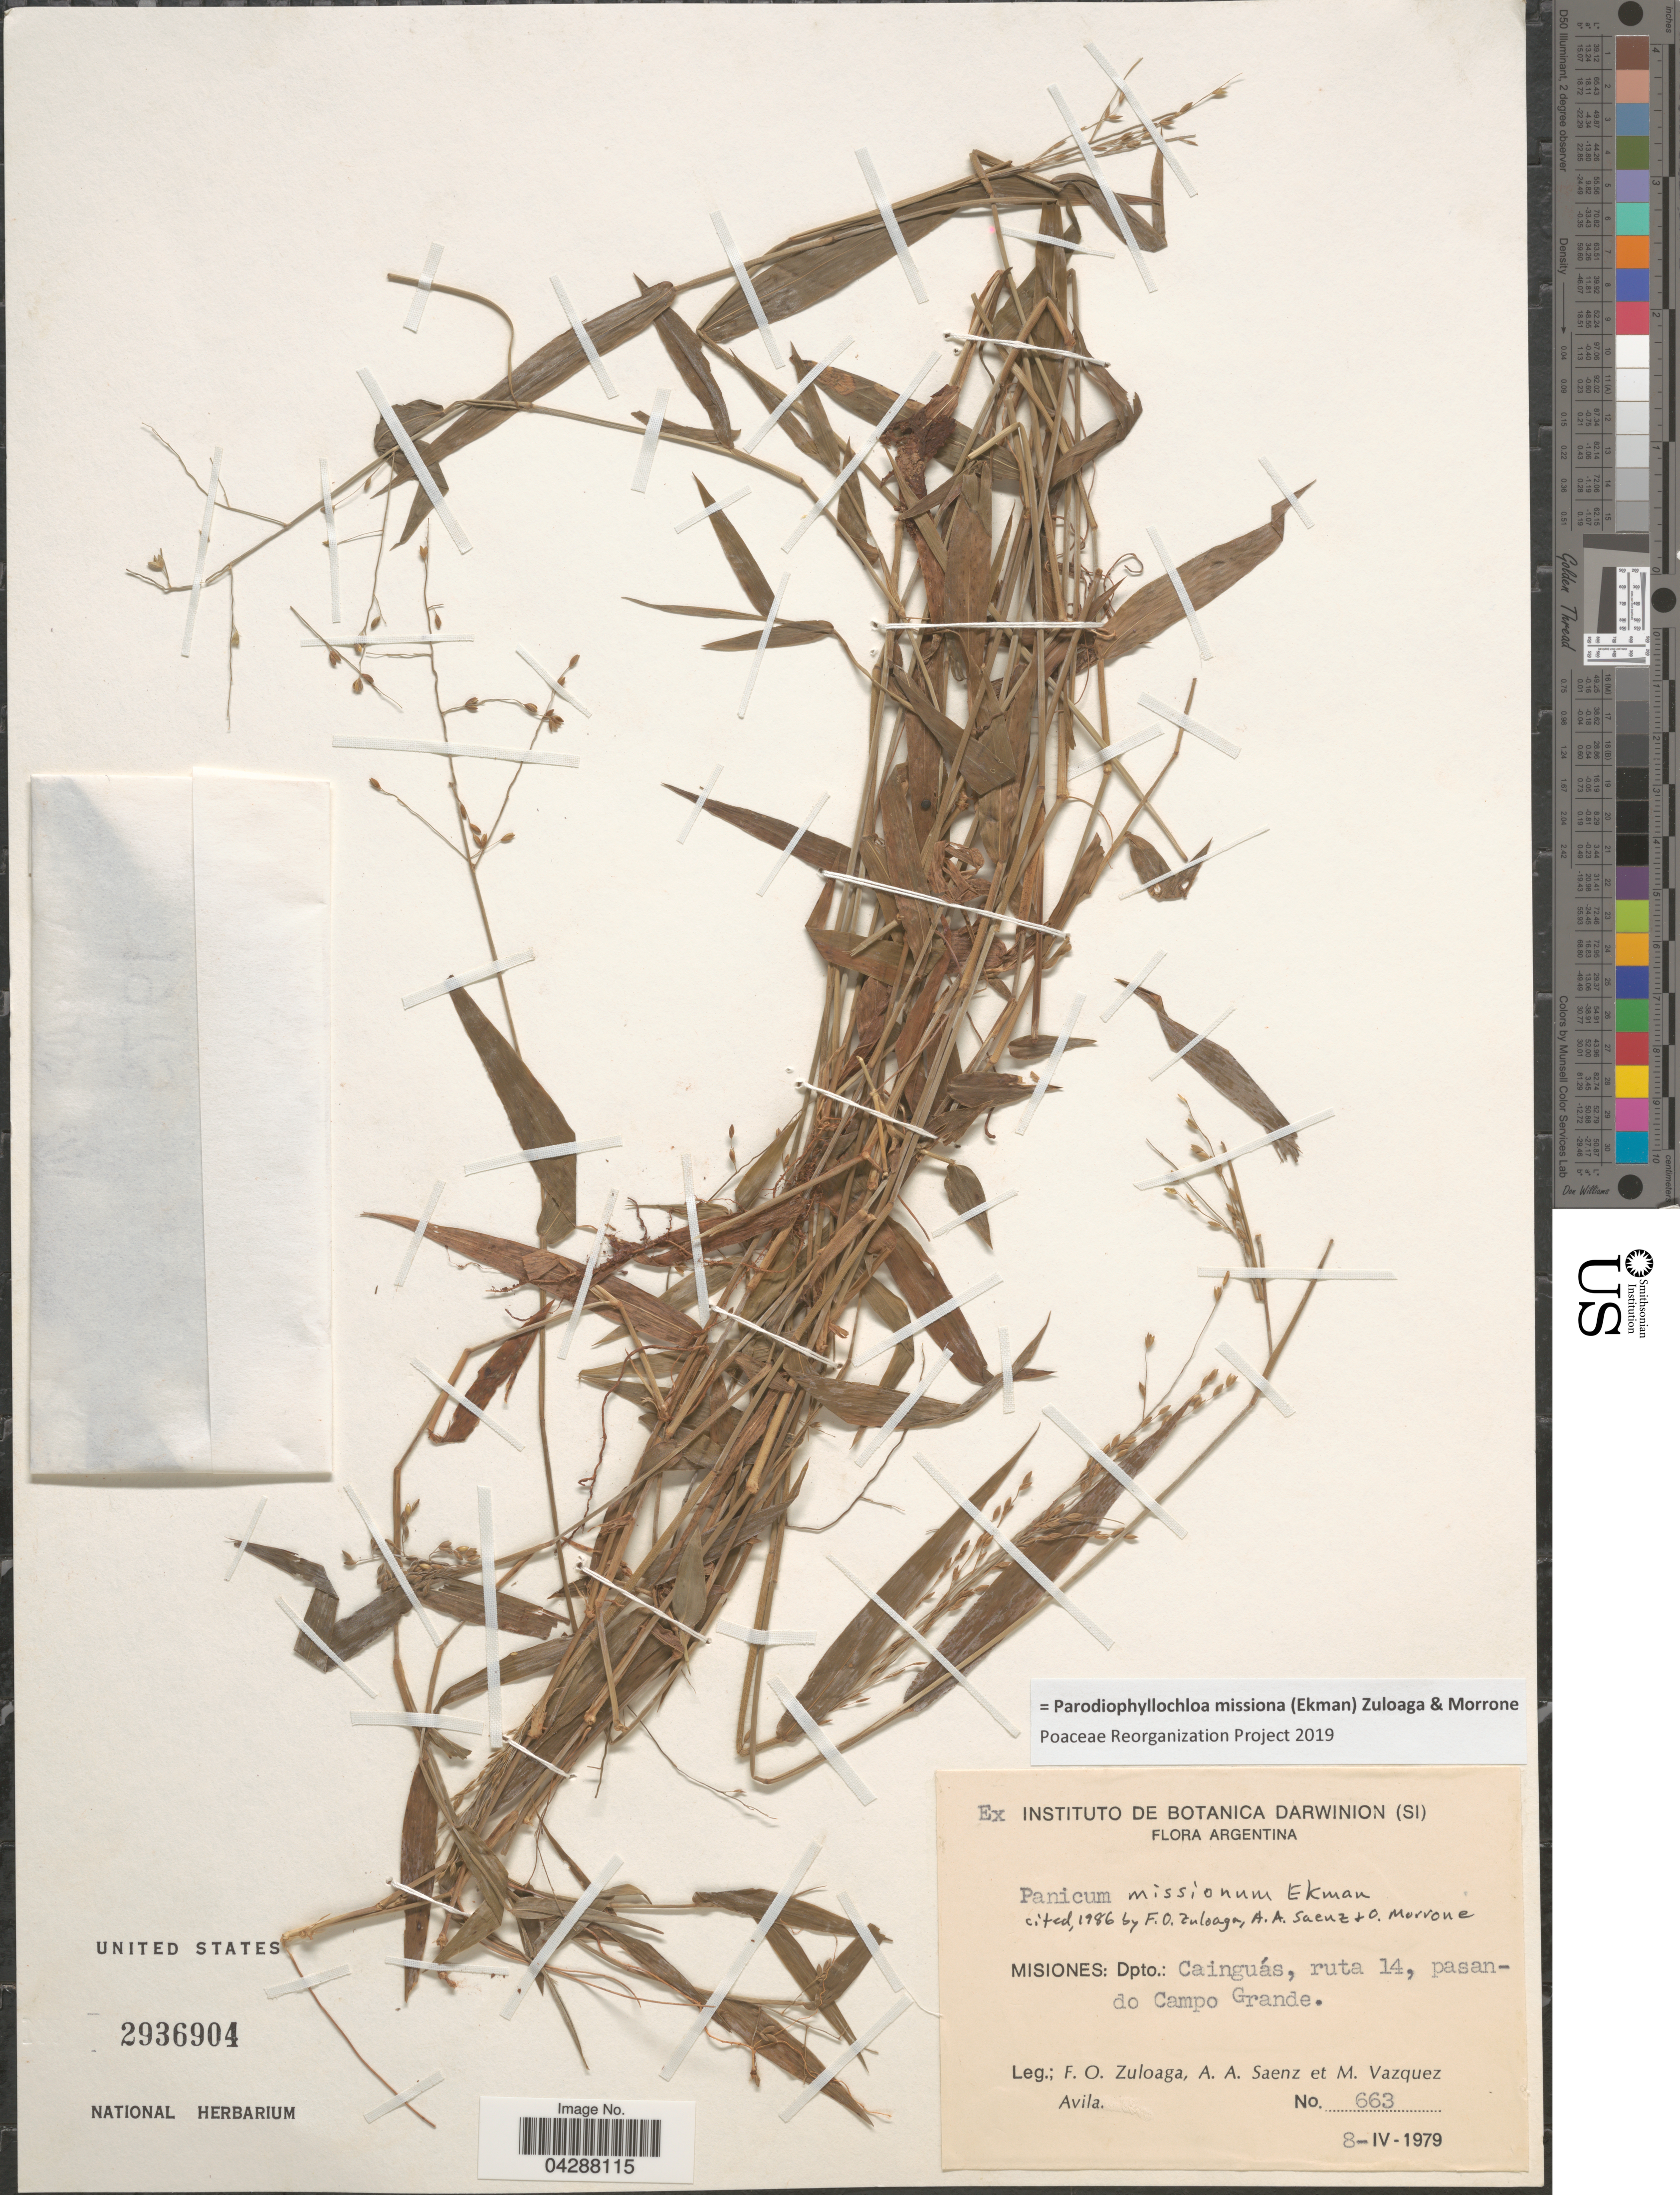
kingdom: Plantae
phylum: Tracheophyta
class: Liliopsida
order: Poales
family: Poaceae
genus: Parodiophyllochloa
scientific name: Parodiophyllochloa missiona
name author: (Ekman) Zuloaga & Morrone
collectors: F. O. Zuloaga, A. A. Saenz & M. D. Vázquez A.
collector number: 663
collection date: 1979-04-08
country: Argentina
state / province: Misiones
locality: Dpto.: Cainguás, ruta 14, pasando Campo Grande.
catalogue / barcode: US 2936904